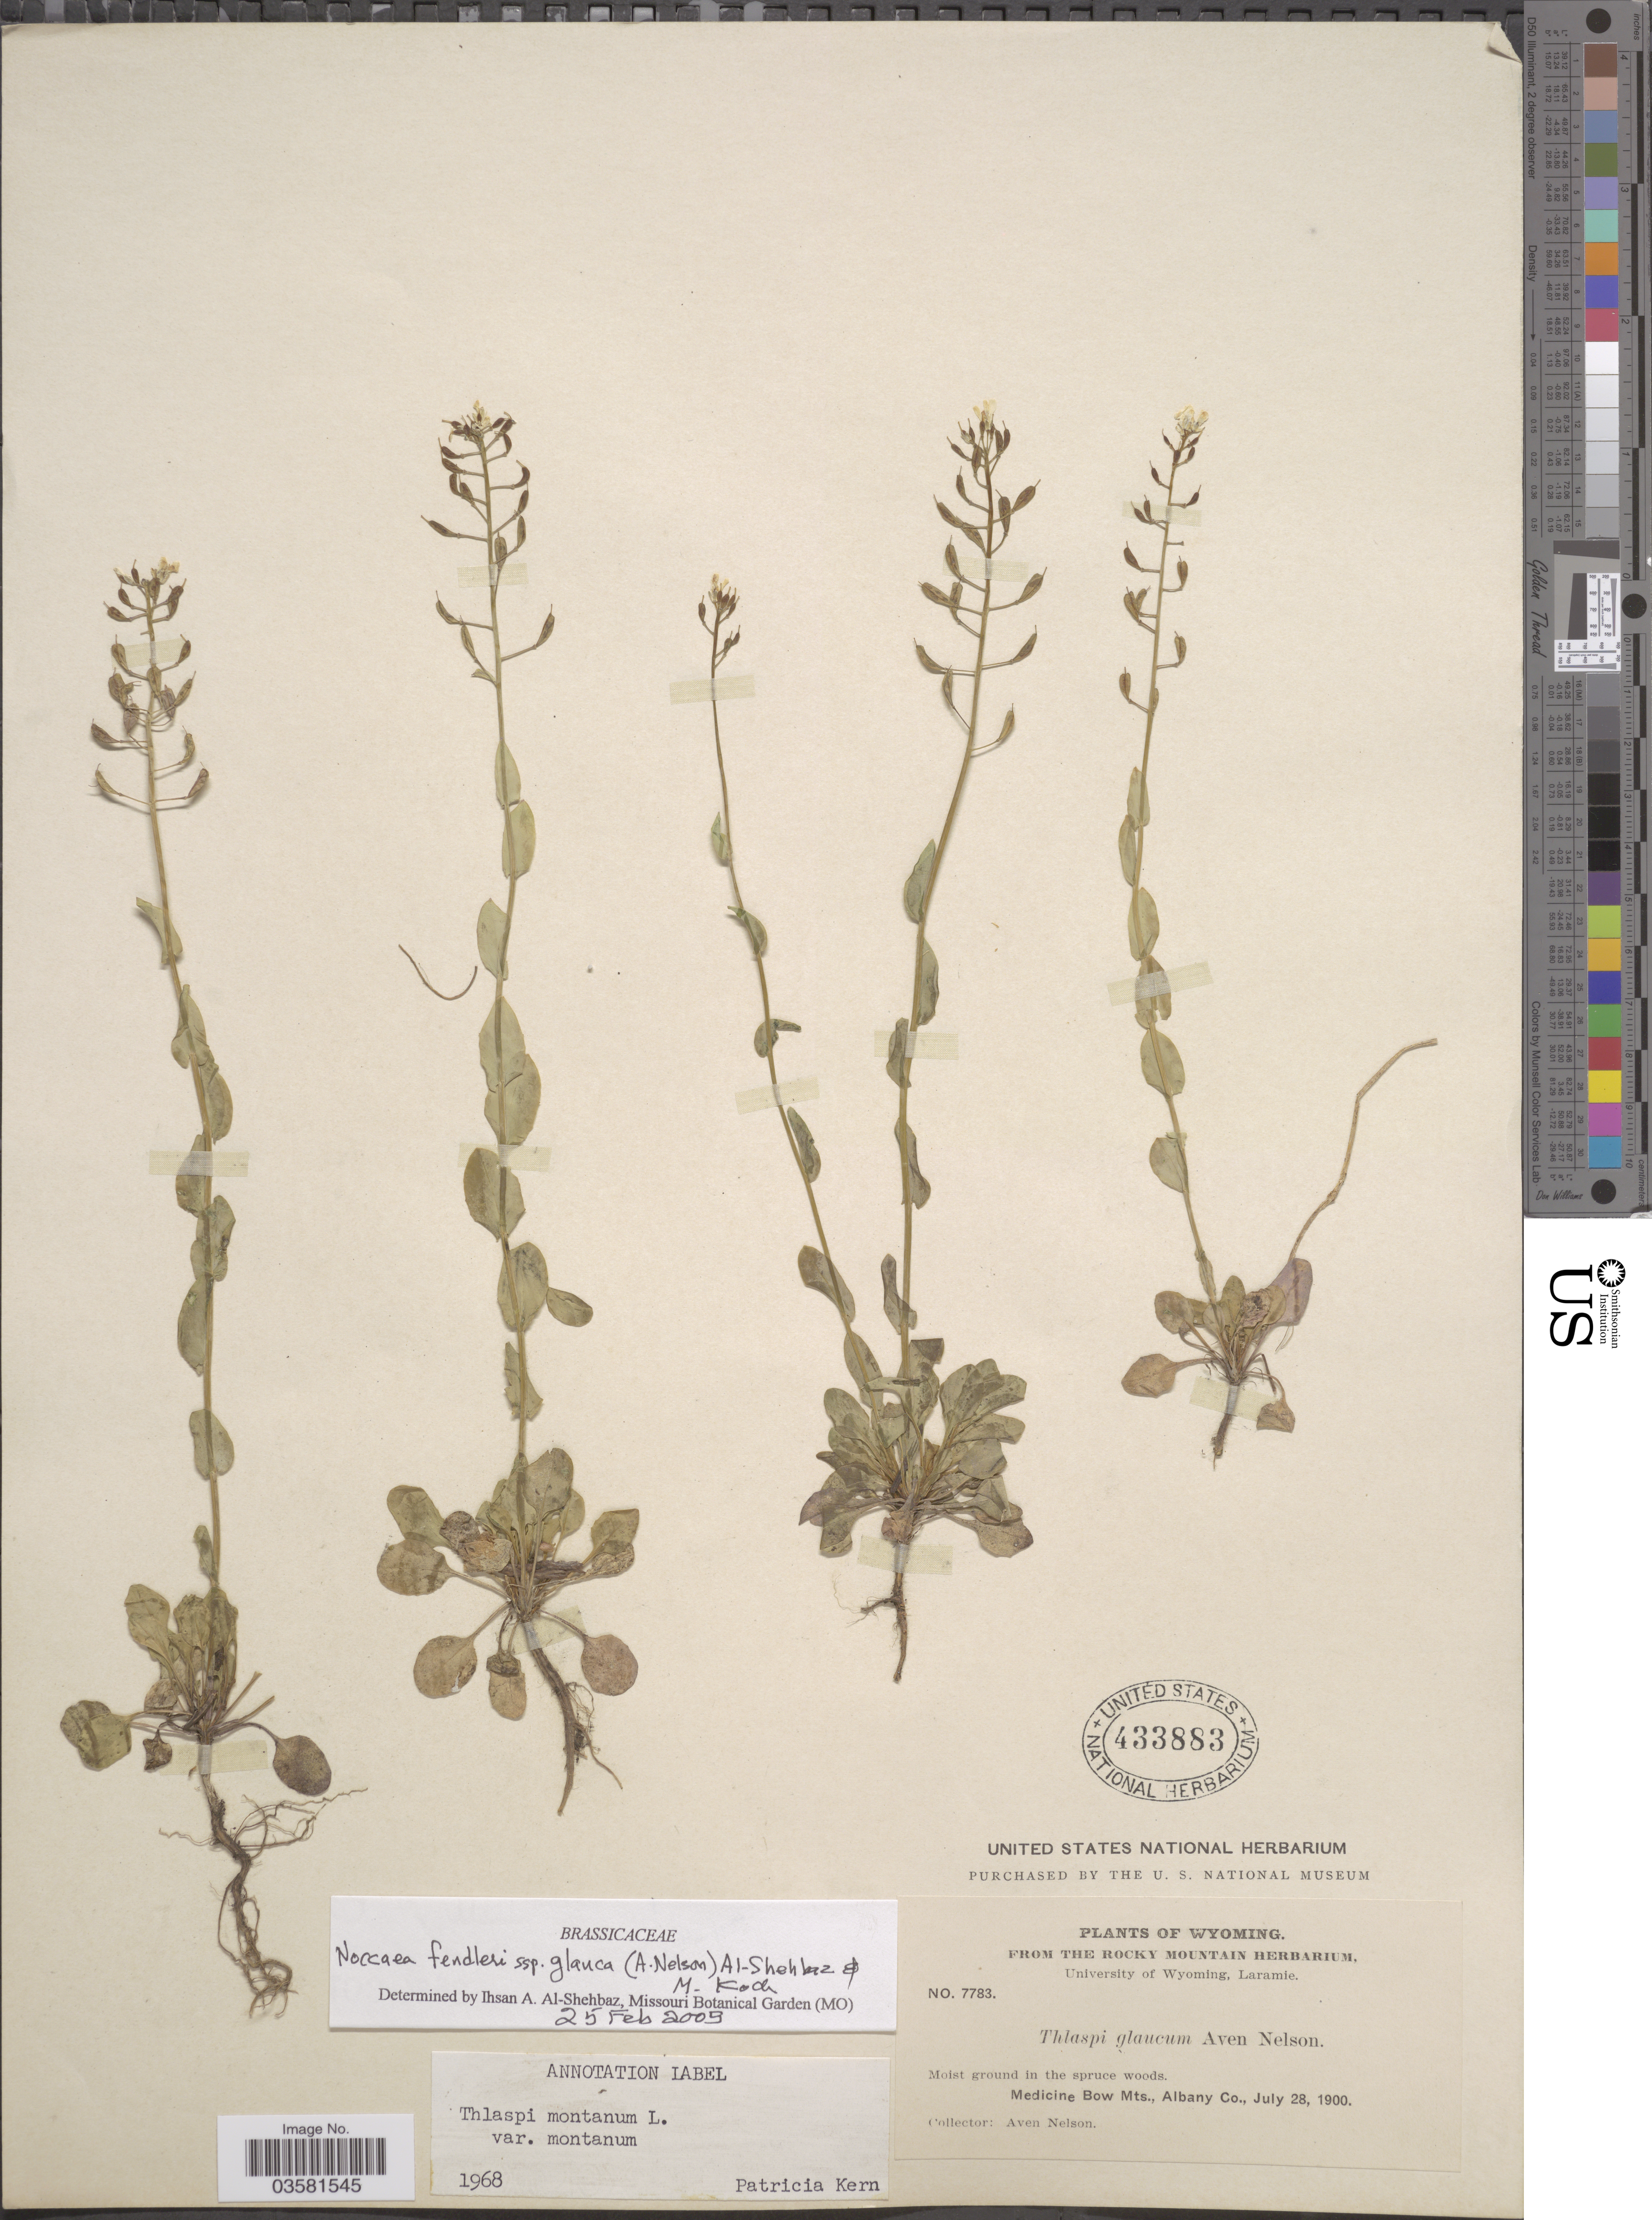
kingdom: Plantae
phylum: Tracheophyta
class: Magnoliopsida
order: Brassicales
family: Brassicaceae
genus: Thlaspi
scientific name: Thlaspi fendleri var. glaucum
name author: (A. Nelson) C.L. Hitchc.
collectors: A. Nelson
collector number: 7783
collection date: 1900-07-28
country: United States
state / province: Wyoming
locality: Medicine Bow Mts., Albany Co.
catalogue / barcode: US 433883